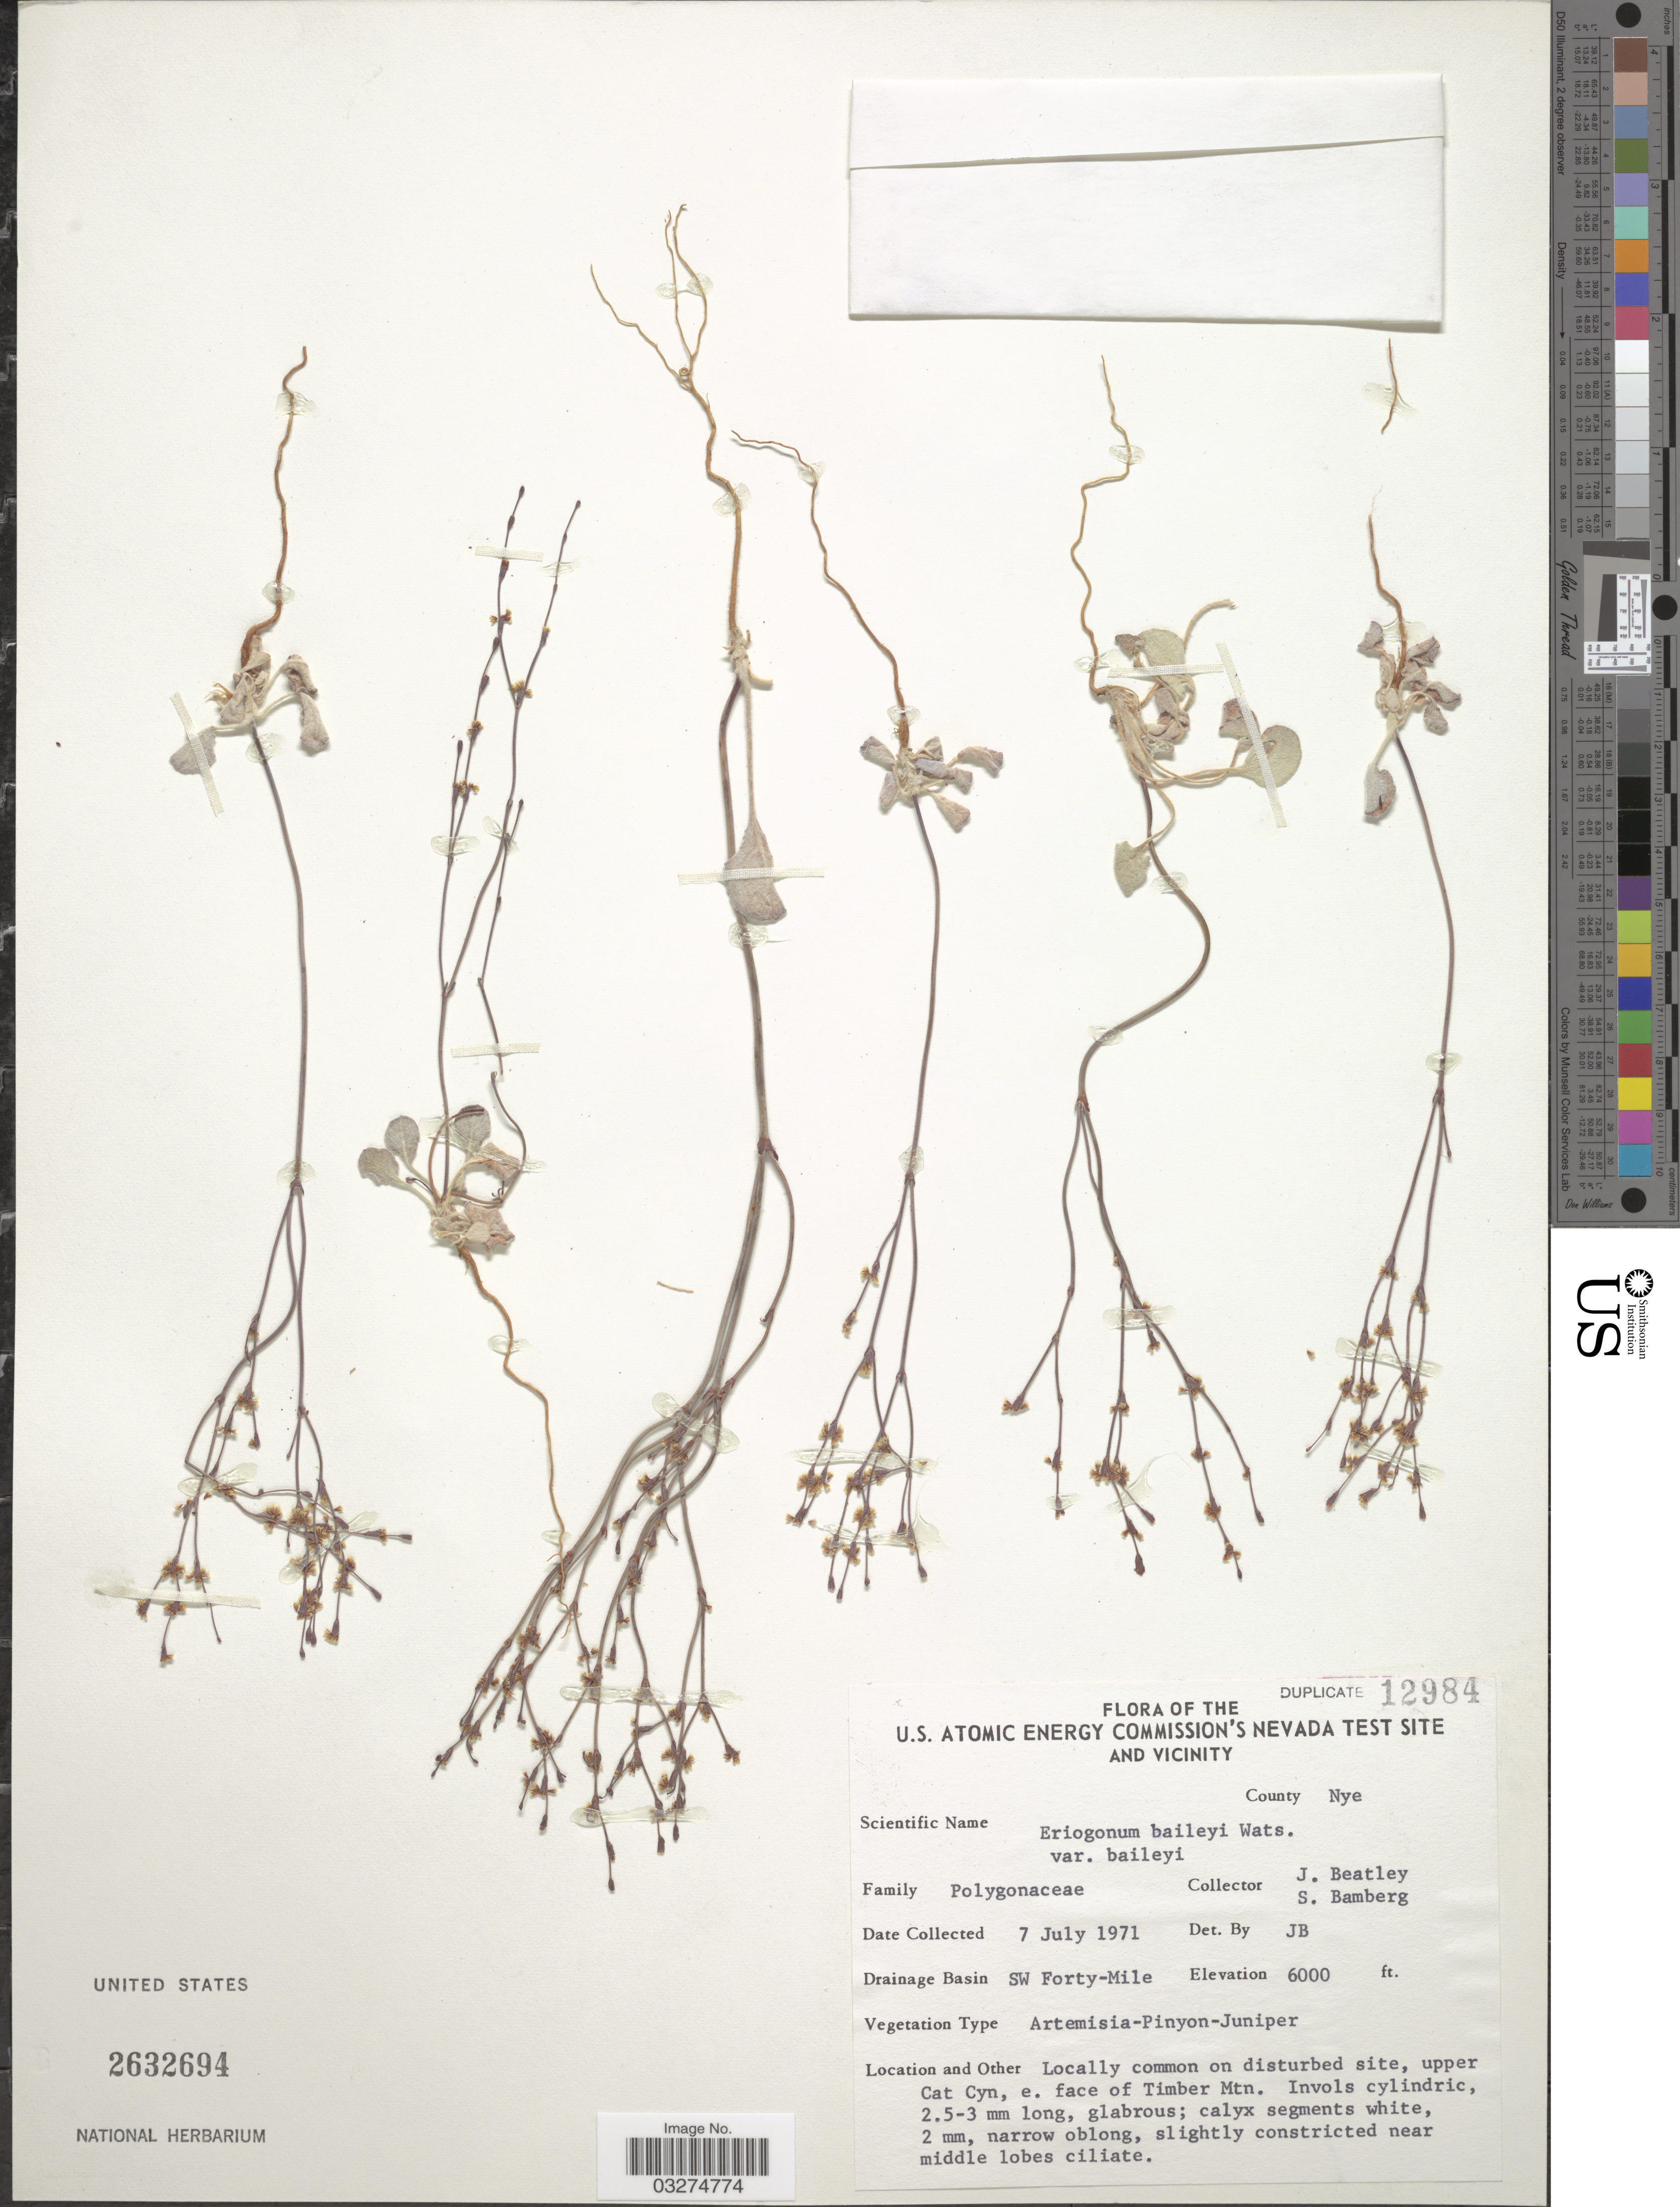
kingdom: Plantae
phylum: Tracheophyta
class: Magnoliopsida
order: Caryophyllales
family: Polygonaceae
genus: Eriogonum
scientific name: Eriogonum baileyi var. baileyi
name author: S. Watson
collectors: J. C. Beatley & S. Bamberg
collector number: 12984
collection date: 1971-07-07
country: United States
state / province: Nevada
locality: U.S. Atomic Energy Commission's Nevada Test Site and Vicinity. County Nye. Drainage Basin SW Forty-Mile. Upper Cat Cyn, e. face of Timber Mtn.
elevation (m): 1829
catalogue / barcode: US 2632694